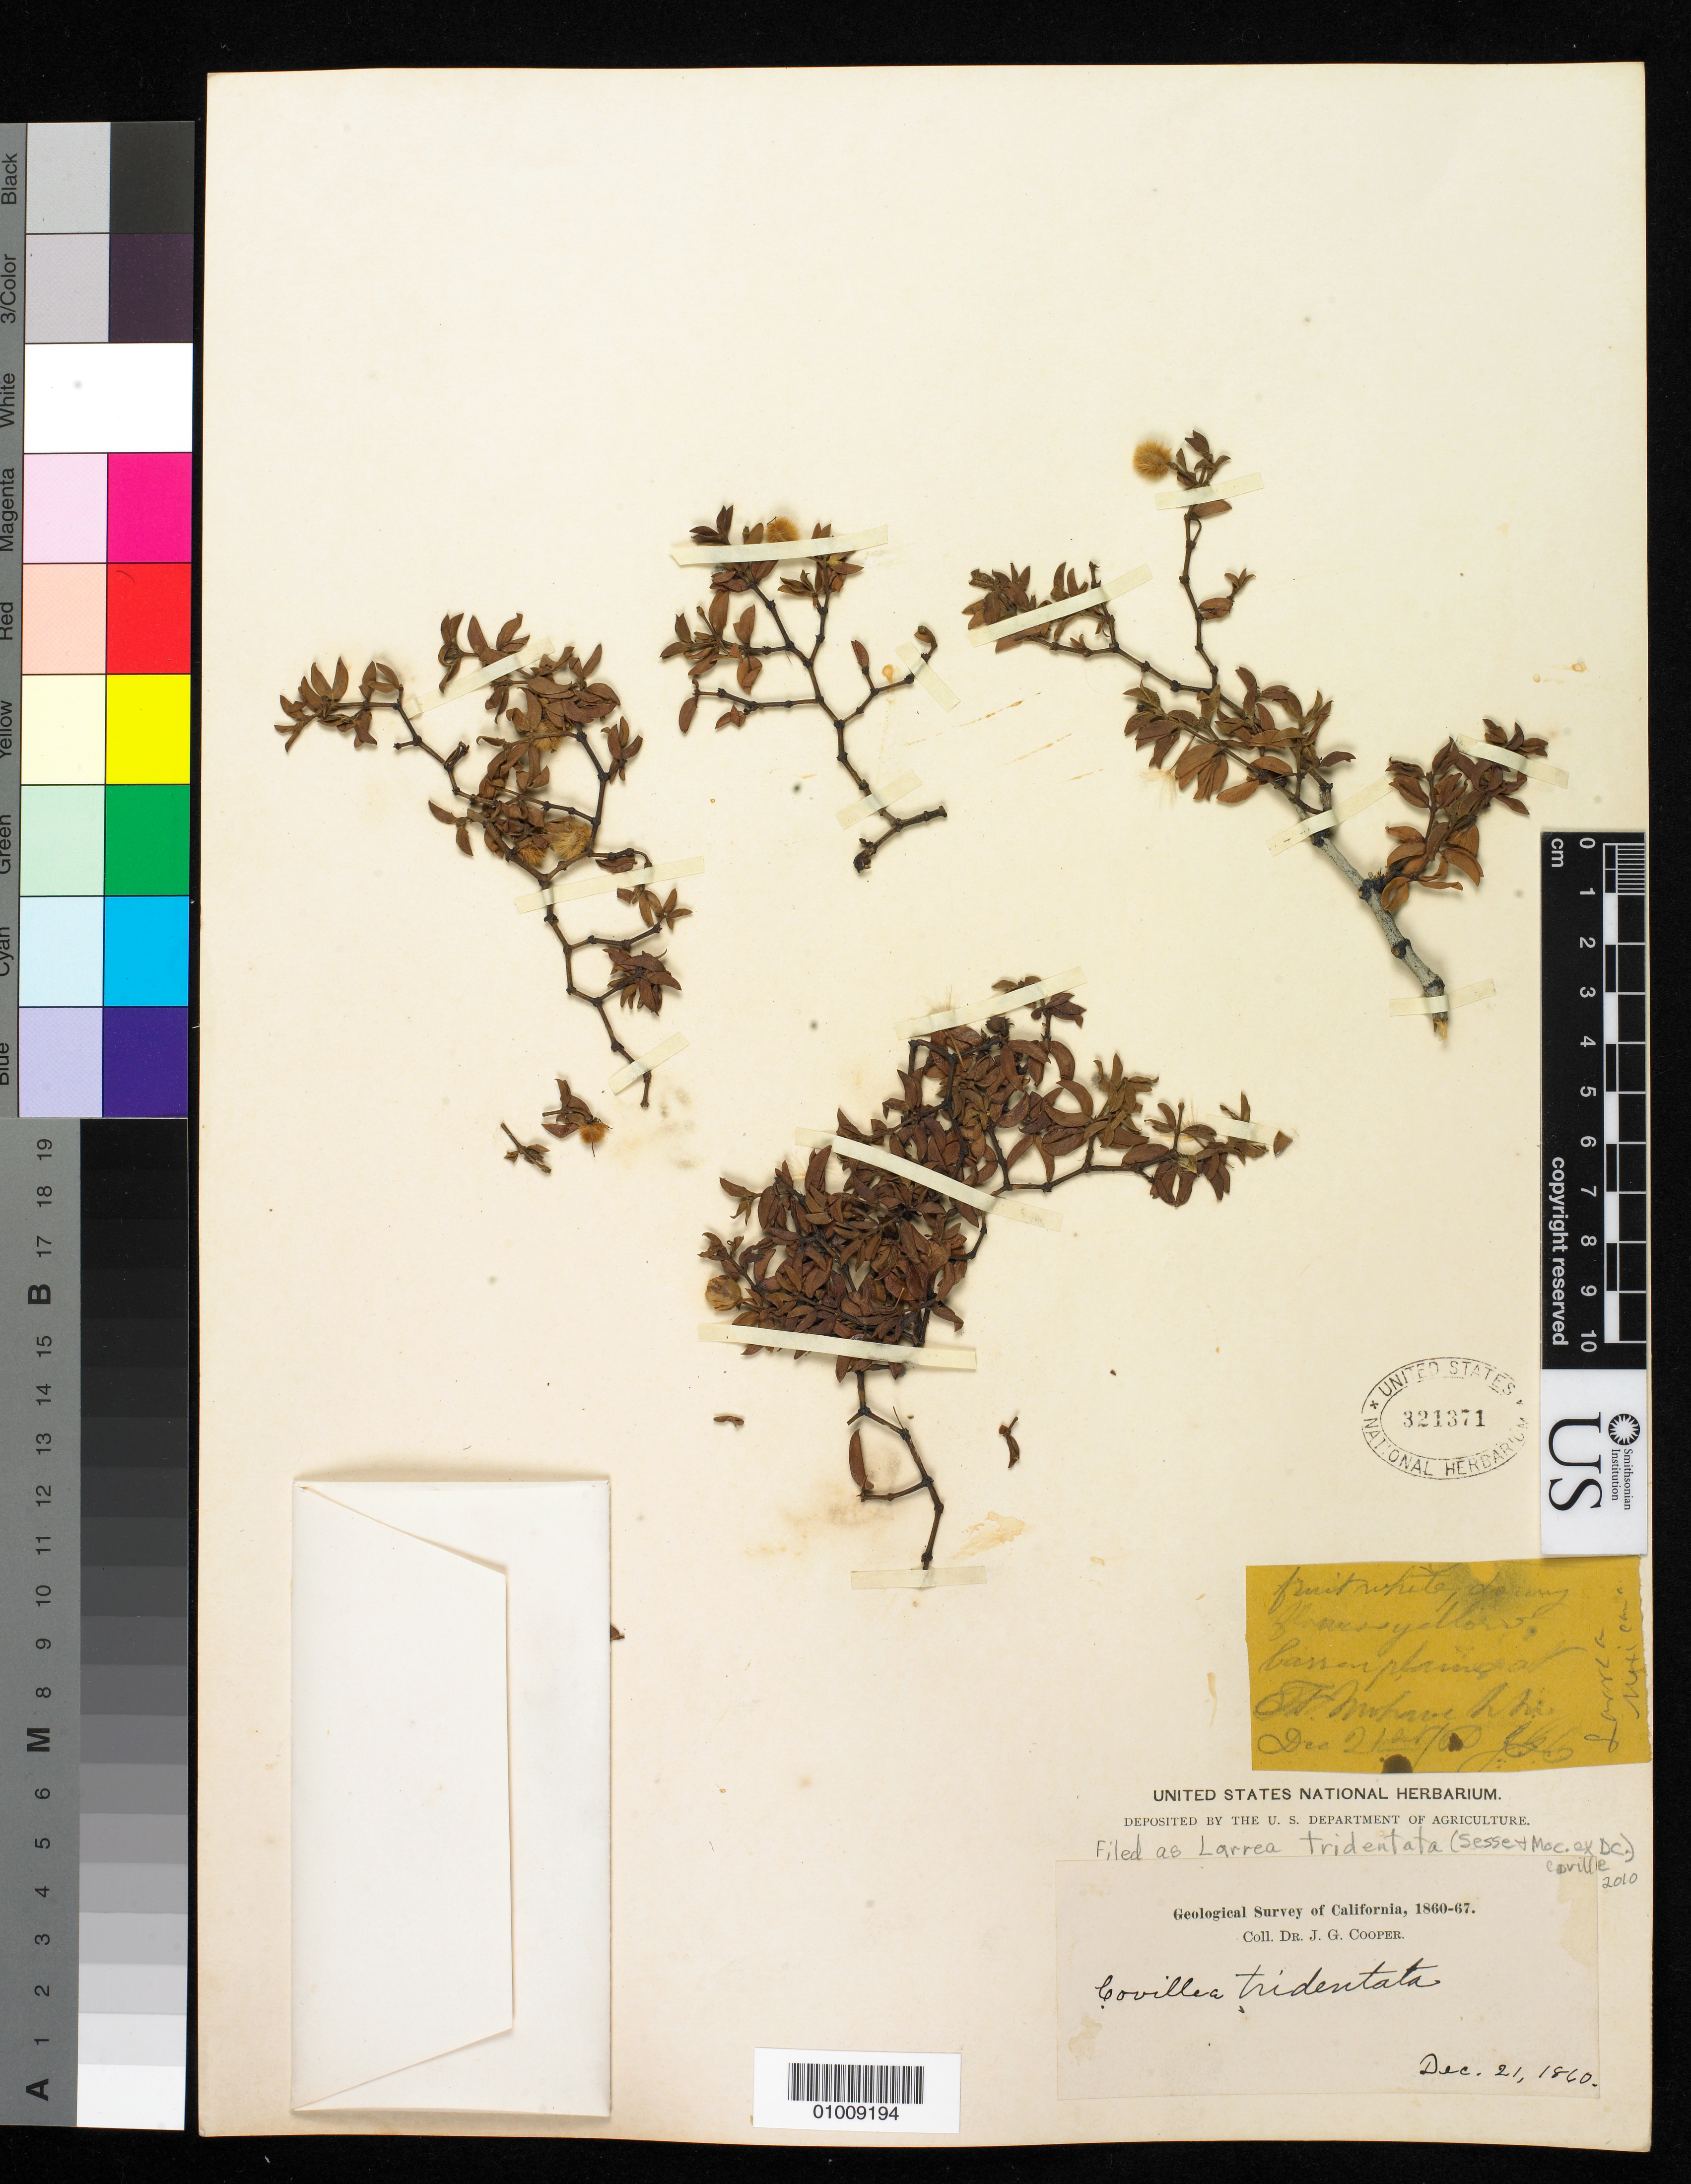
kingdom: Plantae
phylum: Tracheophyta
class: Magnoliopsida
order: Zygophyllales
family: Zygophyllaceae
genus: Larrea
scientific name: Larrea tridentata var. tridentata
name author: (Sessé & Moc. ex DC.) Coville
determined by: Strong, M. T., (US), Smithsonian Institution - National Museum of Natural History (UNITED STATES)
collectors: J. G. Cooper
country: United States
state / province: California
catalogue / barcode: US 321371